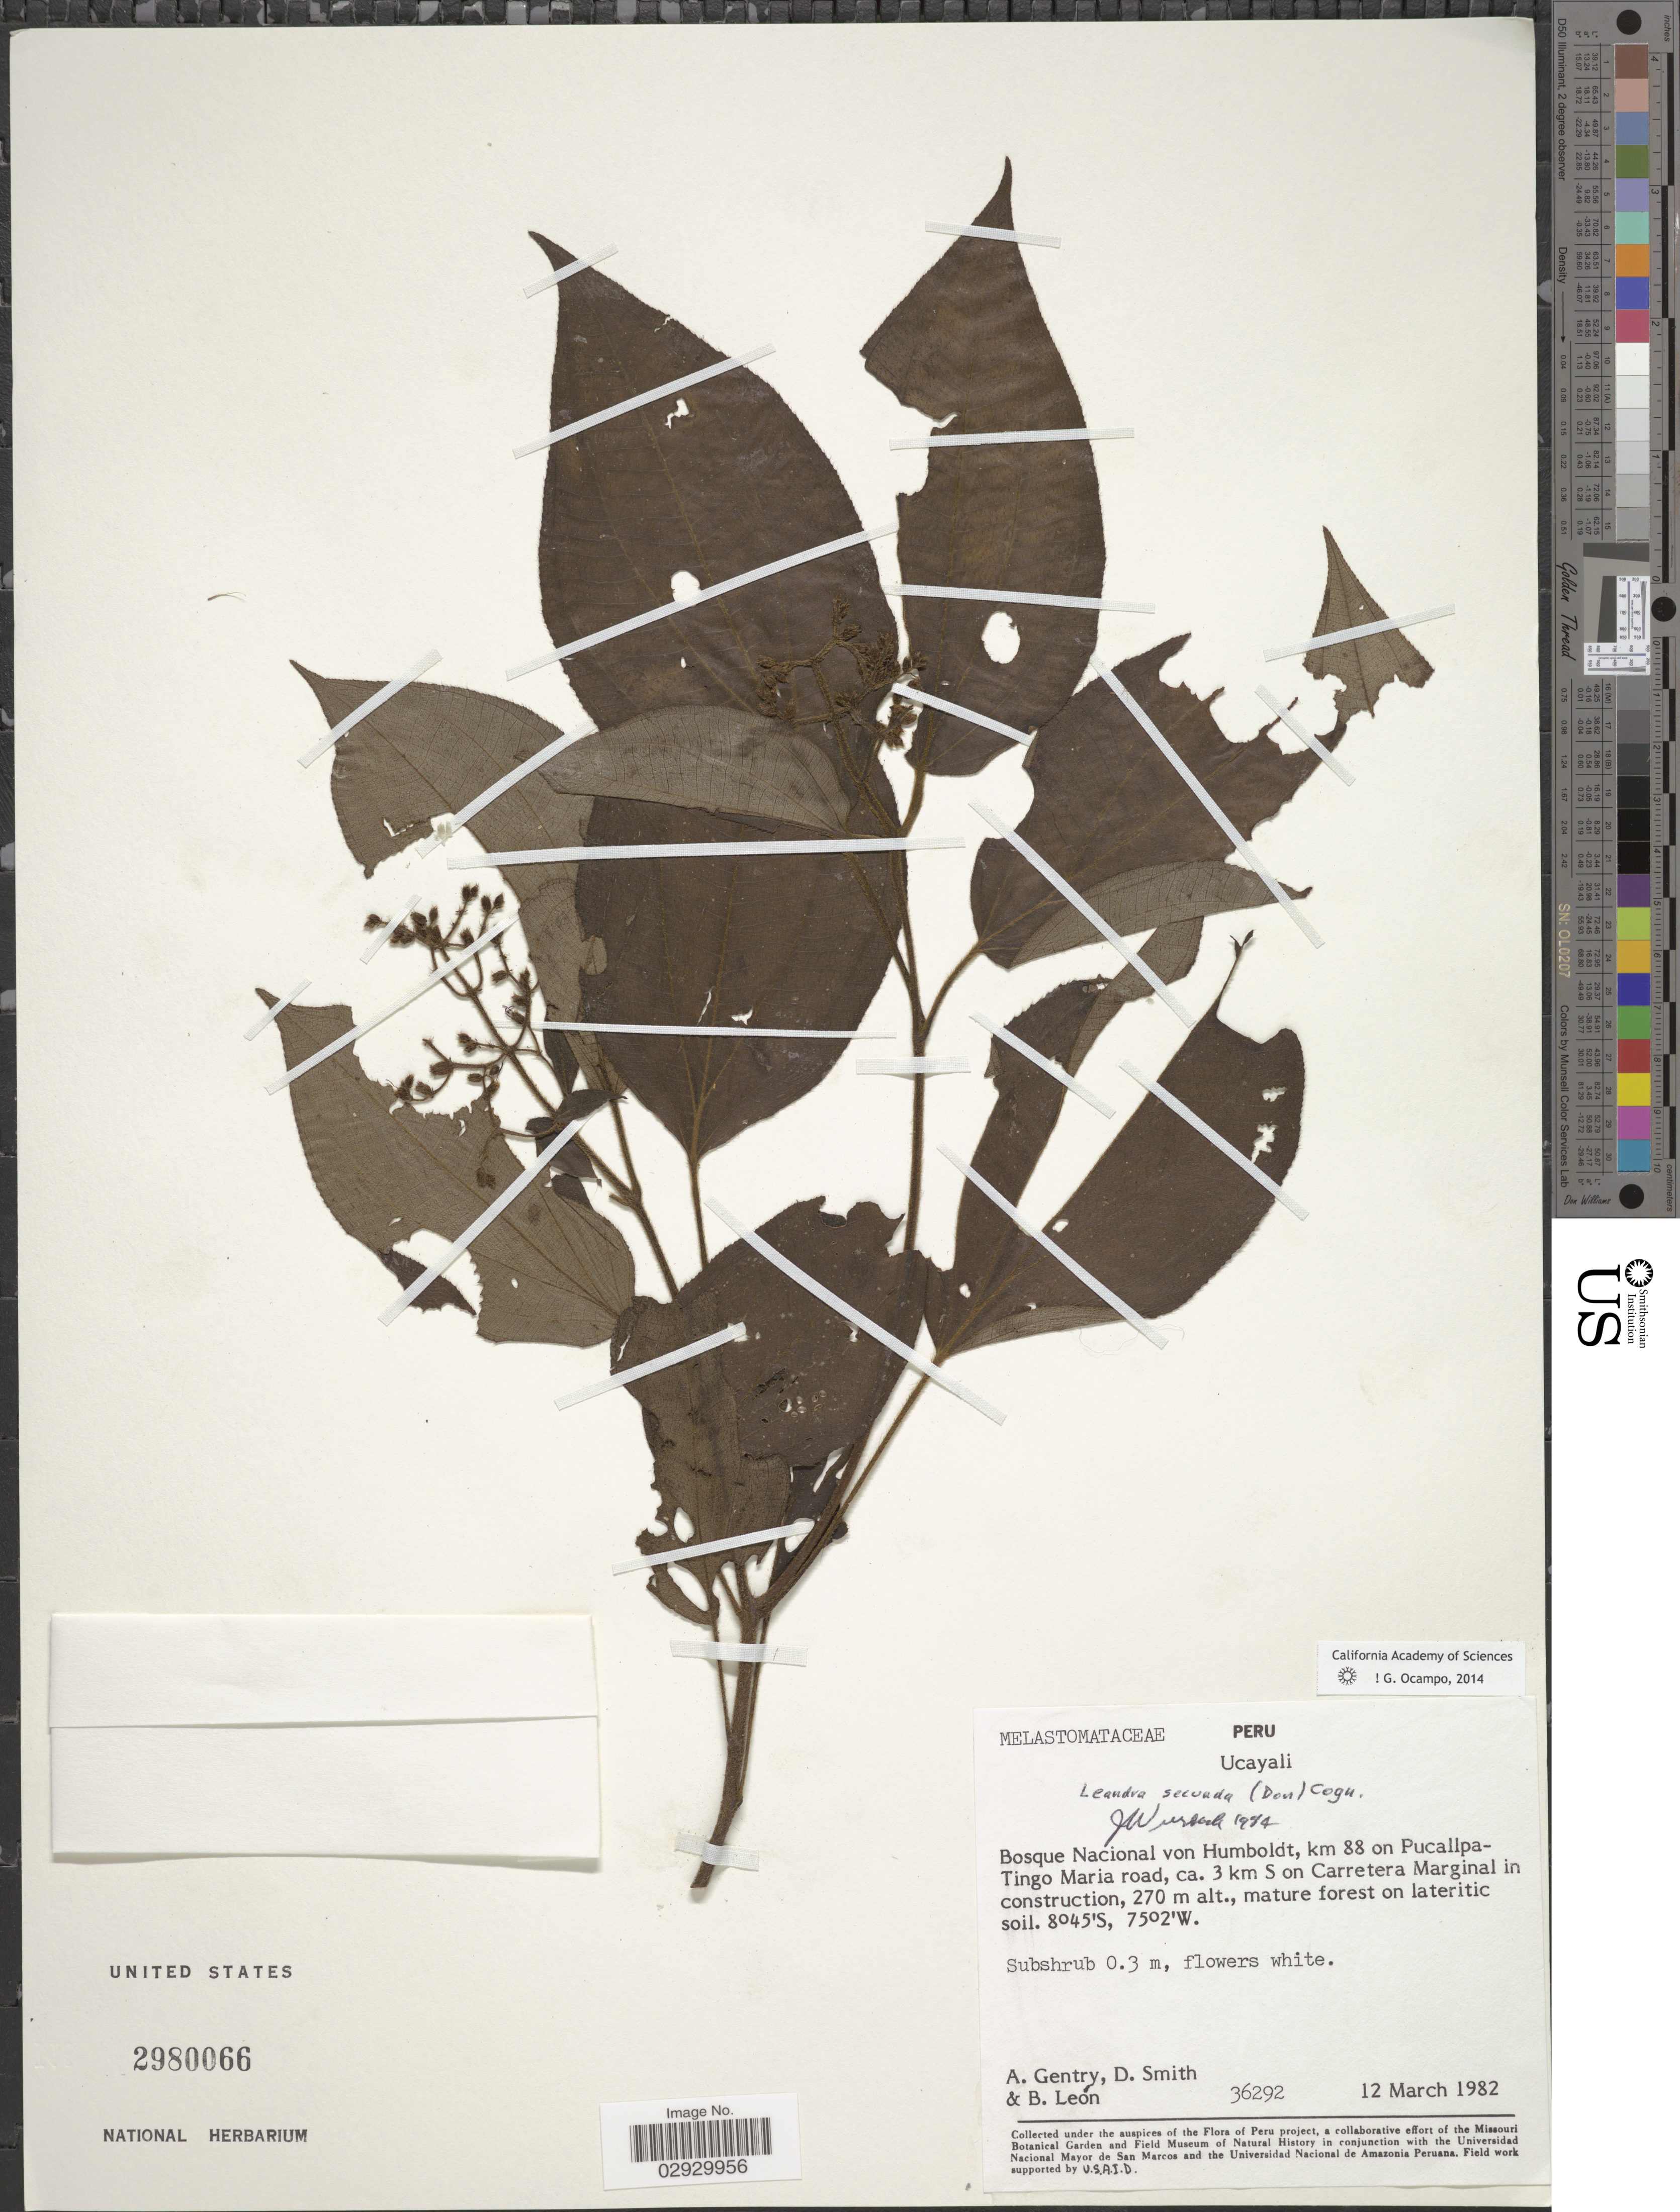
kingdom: Plantae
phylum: Tracheophyta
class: Magnoliopsida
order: Myrtales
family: Melastomataceae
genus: Leandra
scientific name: Leandra secunda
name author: (D. Don) Cogn.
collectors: A. H. Gentry, D. Smith & B. León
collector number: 36292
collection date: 1982-03-12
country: Peru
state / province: Ucayali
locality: Bosque Nacional von Humboldt, km 88 on Pucallpa-Tingo Maria road, ca. 3 km S on Carretera Marginal in construction.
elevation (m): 270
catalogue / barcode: US 2980066